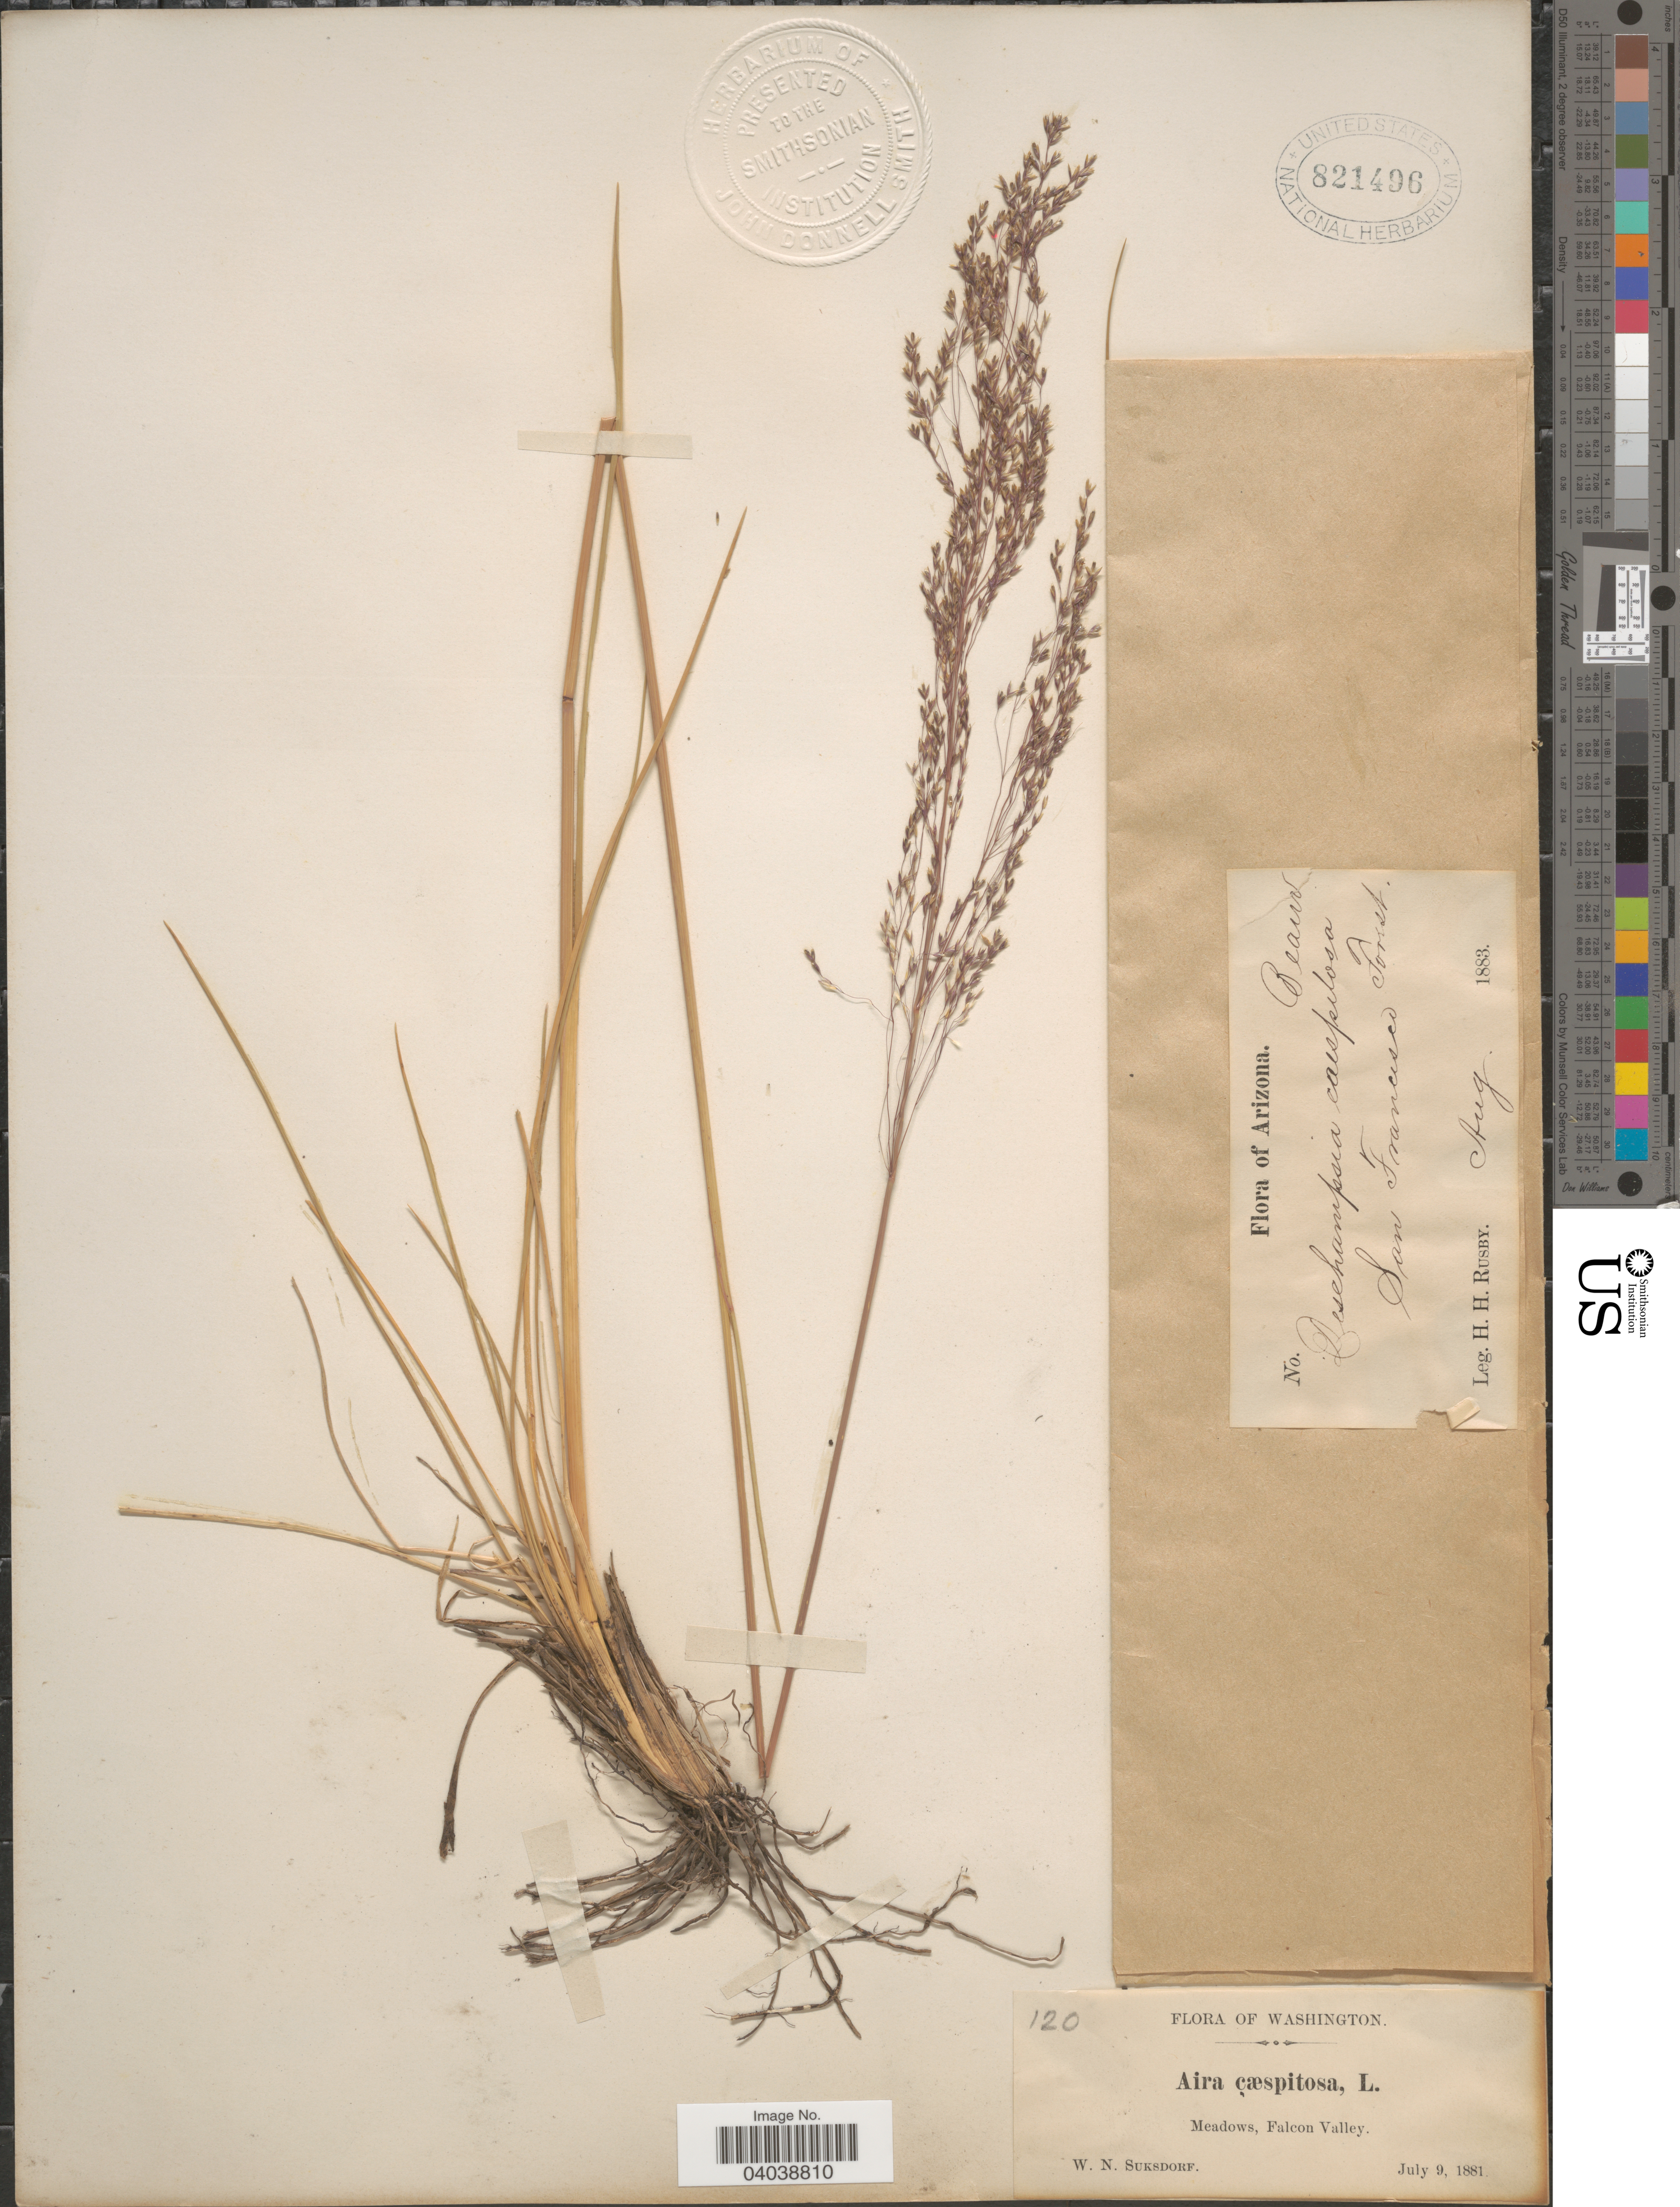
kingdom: Plantae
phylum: Tracheophyta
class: Liliopsida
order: Poales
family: Poaceae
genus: Deschampsia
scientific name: Deschampsia cespitosa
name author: (L.) P. Beauv.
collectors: H. H. Rusby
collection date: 1883-08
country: United States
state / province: Arizona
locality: San Francisco Forest.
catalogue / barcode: US 821496